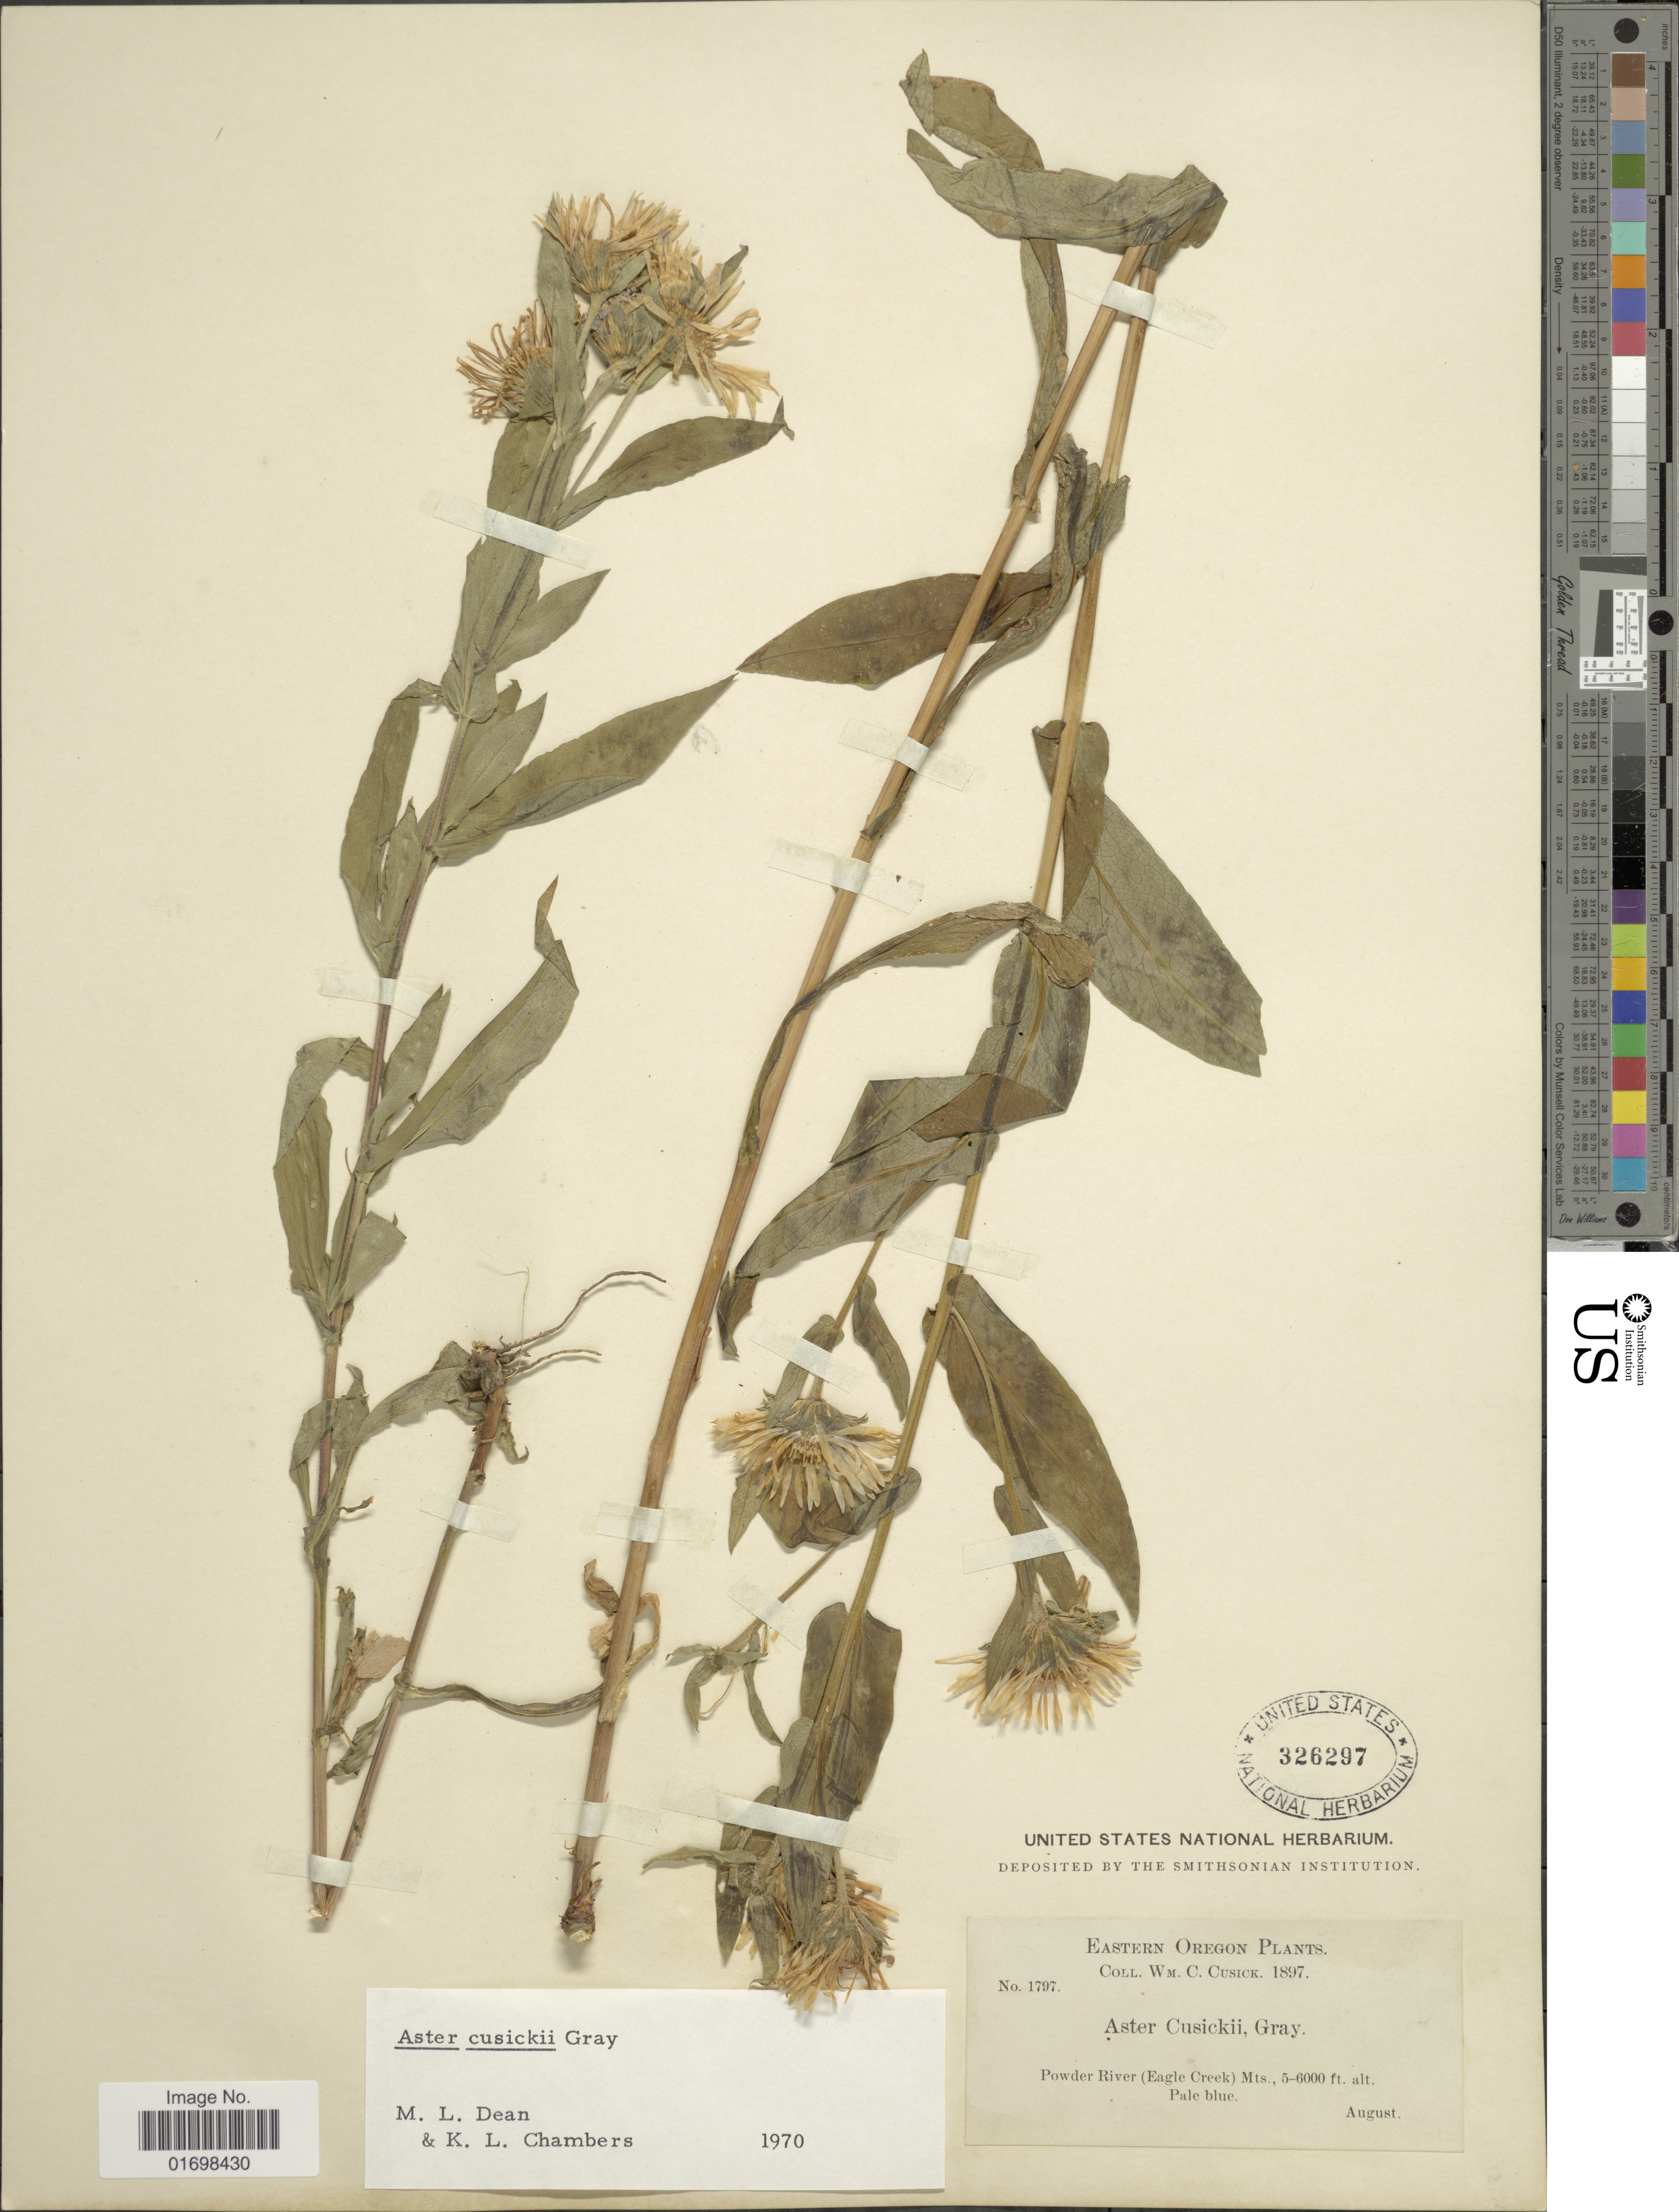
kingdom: Plantae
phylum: Tracheophyta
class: Magnoliopsida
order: Asterales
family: Asteraceae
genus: Symphyotrichum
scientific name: Symphyotrichum cusickii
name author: (A. Gray) G.L. Nesom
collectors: W. C. Cusick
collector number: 1797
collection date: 1897-08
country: United States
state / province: Oregon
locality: Eastern Oregon, Powder River (Eagle Creek) Mts.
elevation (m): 1524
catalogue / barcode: US 326297